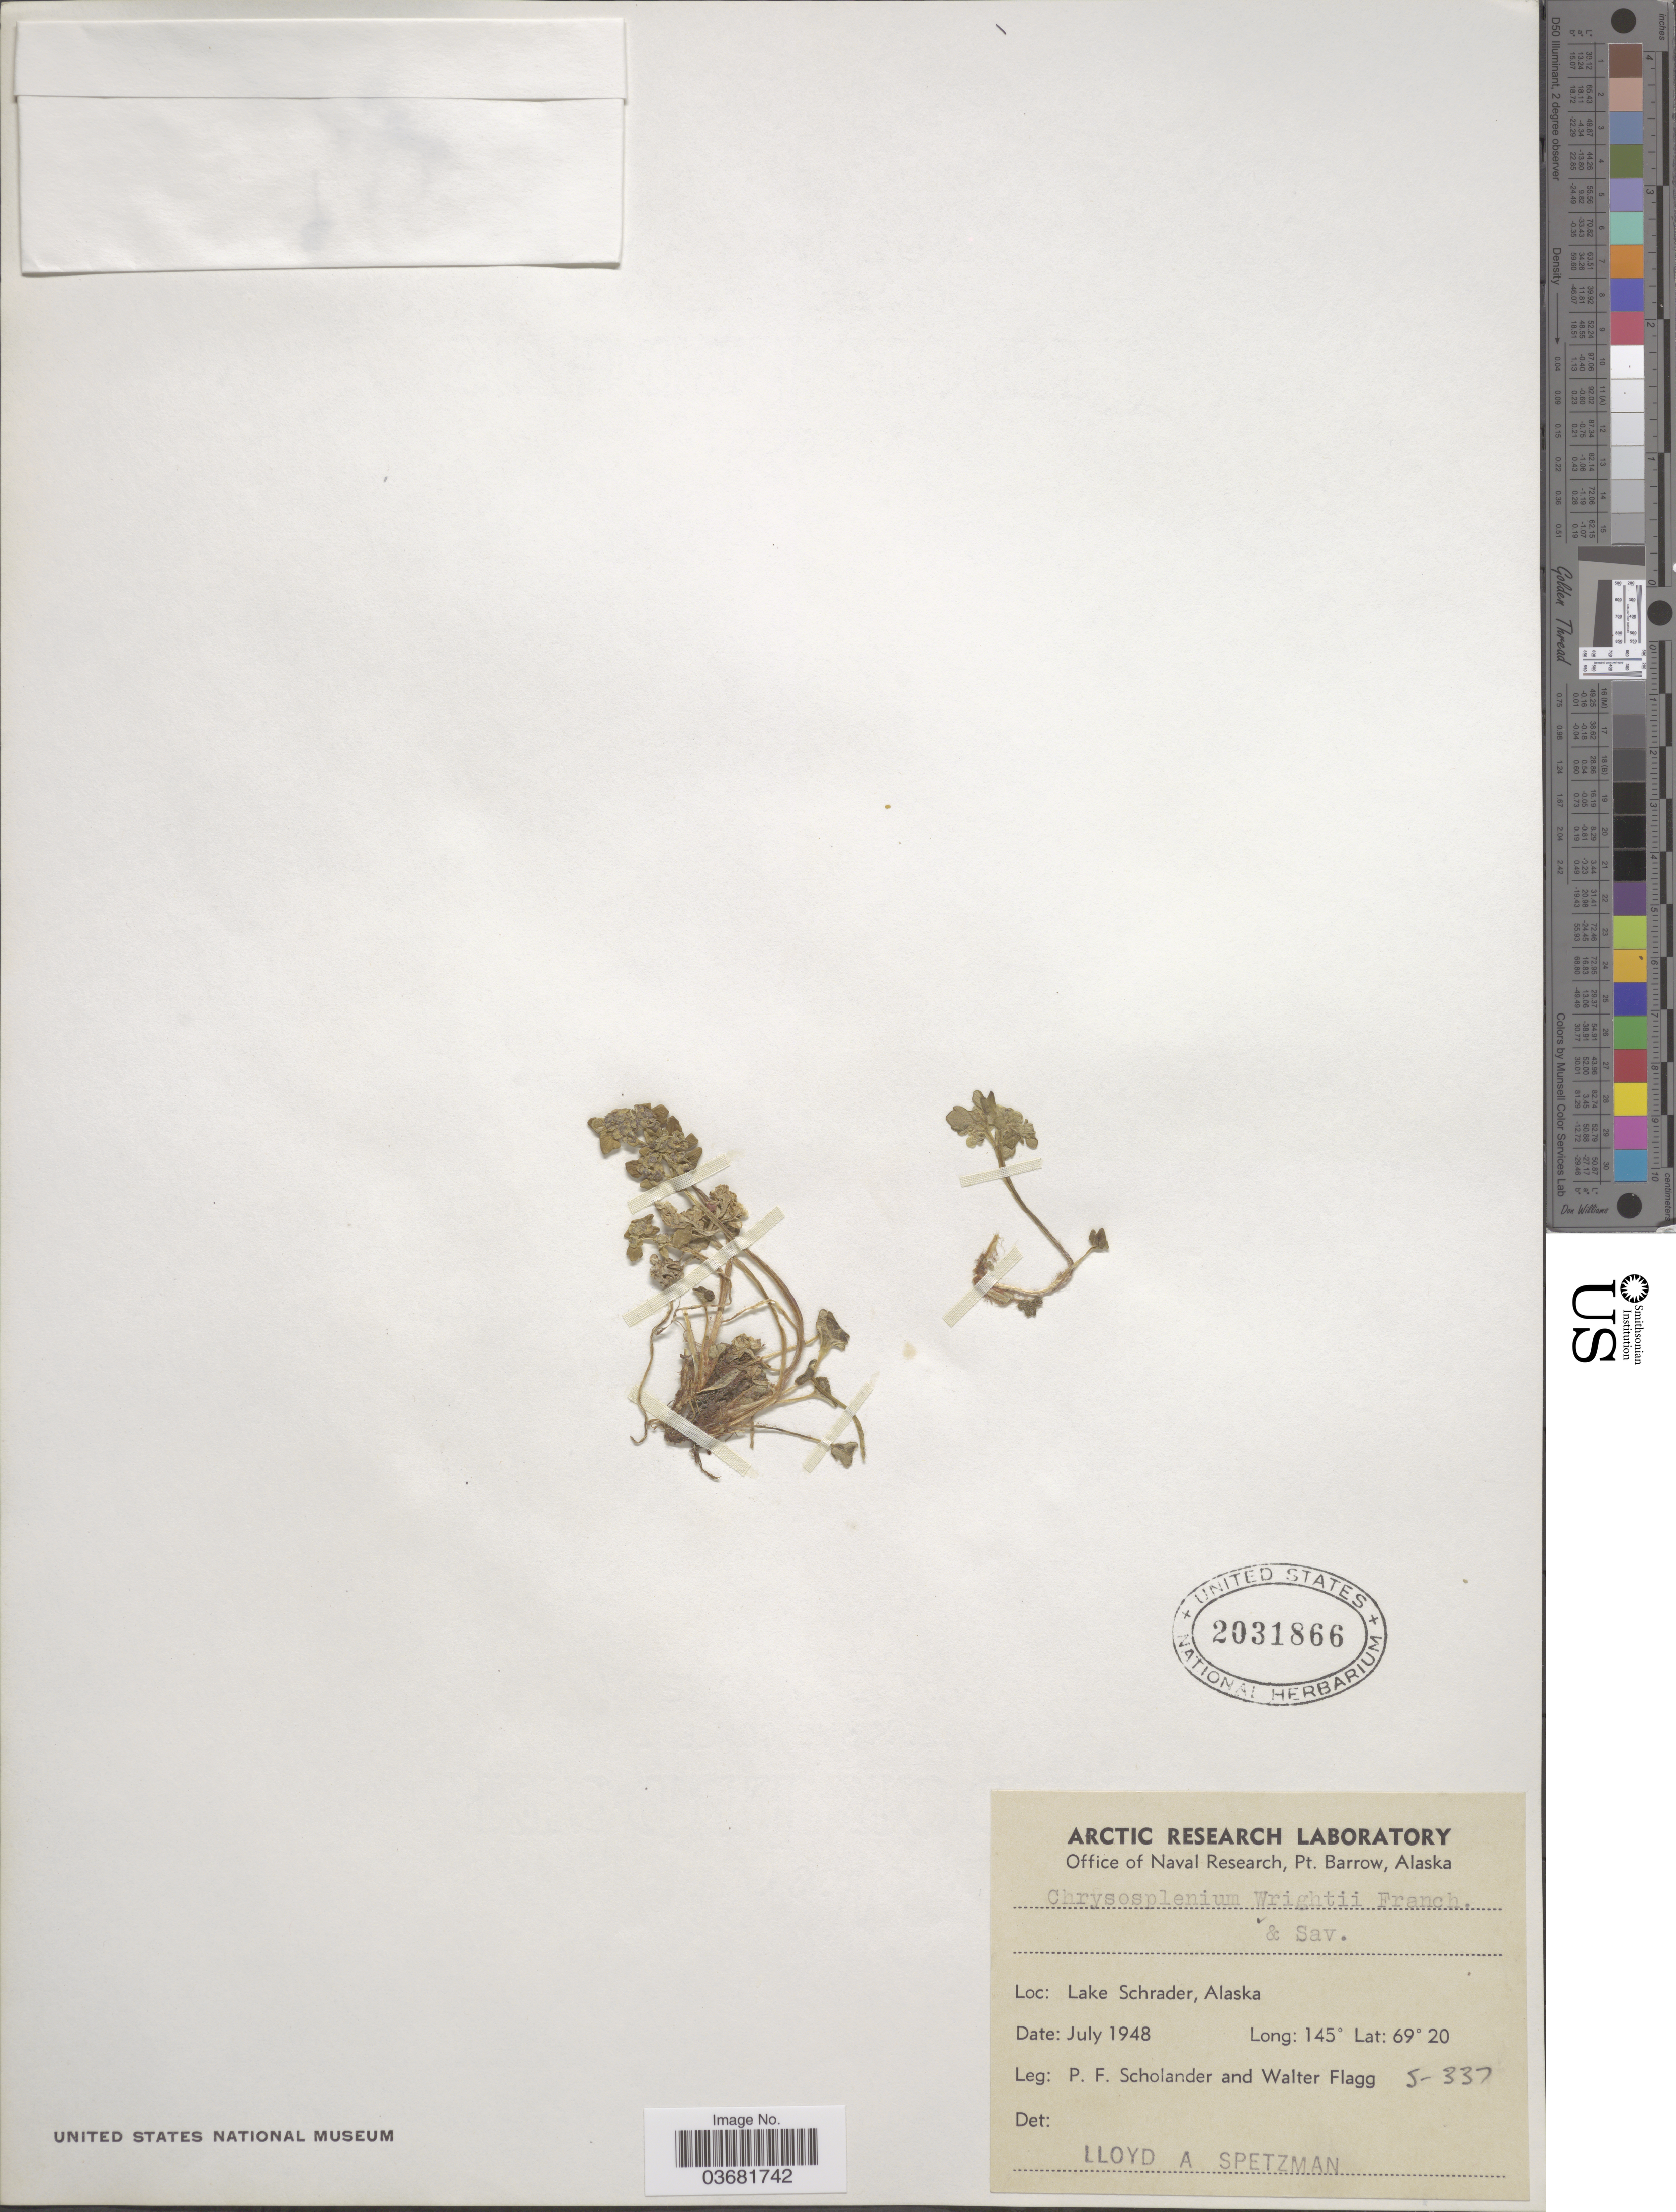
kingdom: Plantae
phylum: Tracheophyta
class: Magnoliopsida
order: Saxifragales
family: Saxifragaceae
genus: Chrysosplenium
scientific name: Chrysosplenium wrightii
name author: Franch. & Sav.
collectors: P. Scholander & W. Flagg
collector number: S-337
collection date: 1948-07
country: United States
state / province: Alaska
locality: Lake Schrader.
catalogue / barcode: US 2031866